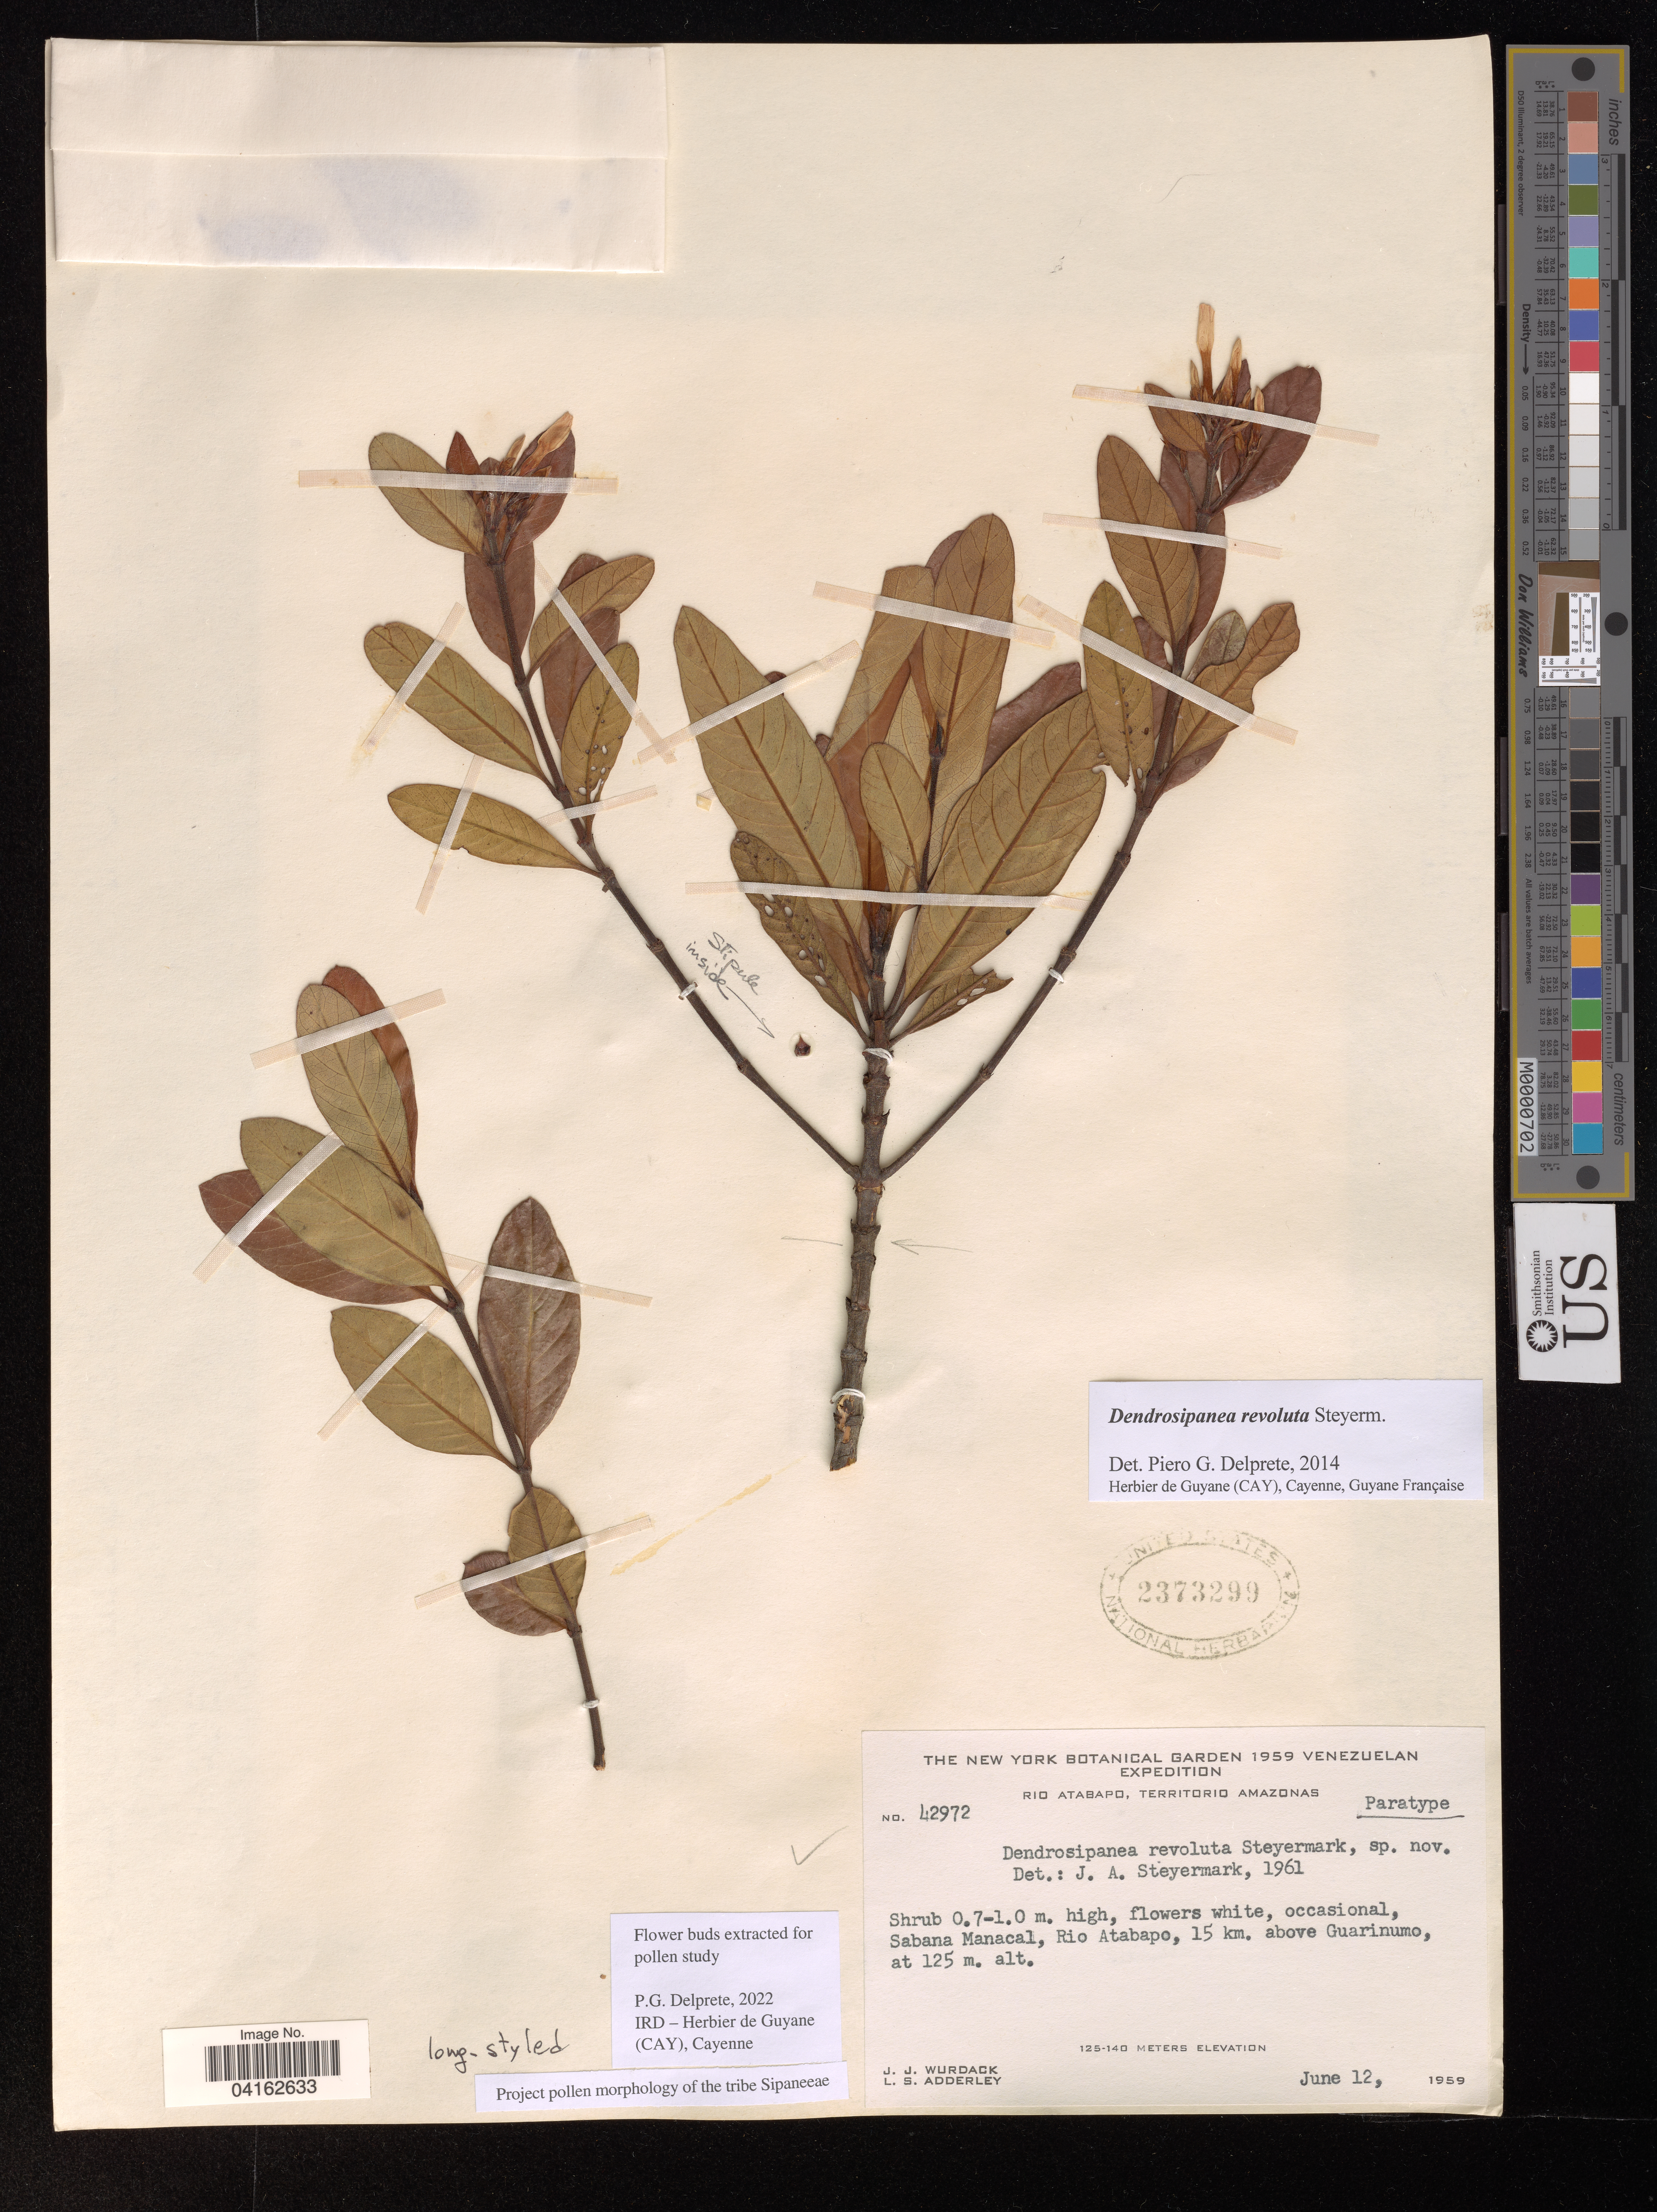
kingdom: Plantae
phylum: Tracheophyta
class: Magnoliopsida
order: Gentianales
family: Rubiaceae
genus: Dendrosipanea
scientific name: Dendrosipanea revoluta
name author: Steyerm.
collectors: J. J. Wurdack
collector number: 42972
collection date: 1959-06-12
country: Venezuela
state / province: Amazonas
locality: Venezuelan Expedition. Sabana Manacal, Rio Atabapo, 15 km. above Guarinumo.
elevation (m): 125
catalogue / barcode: US 2373299